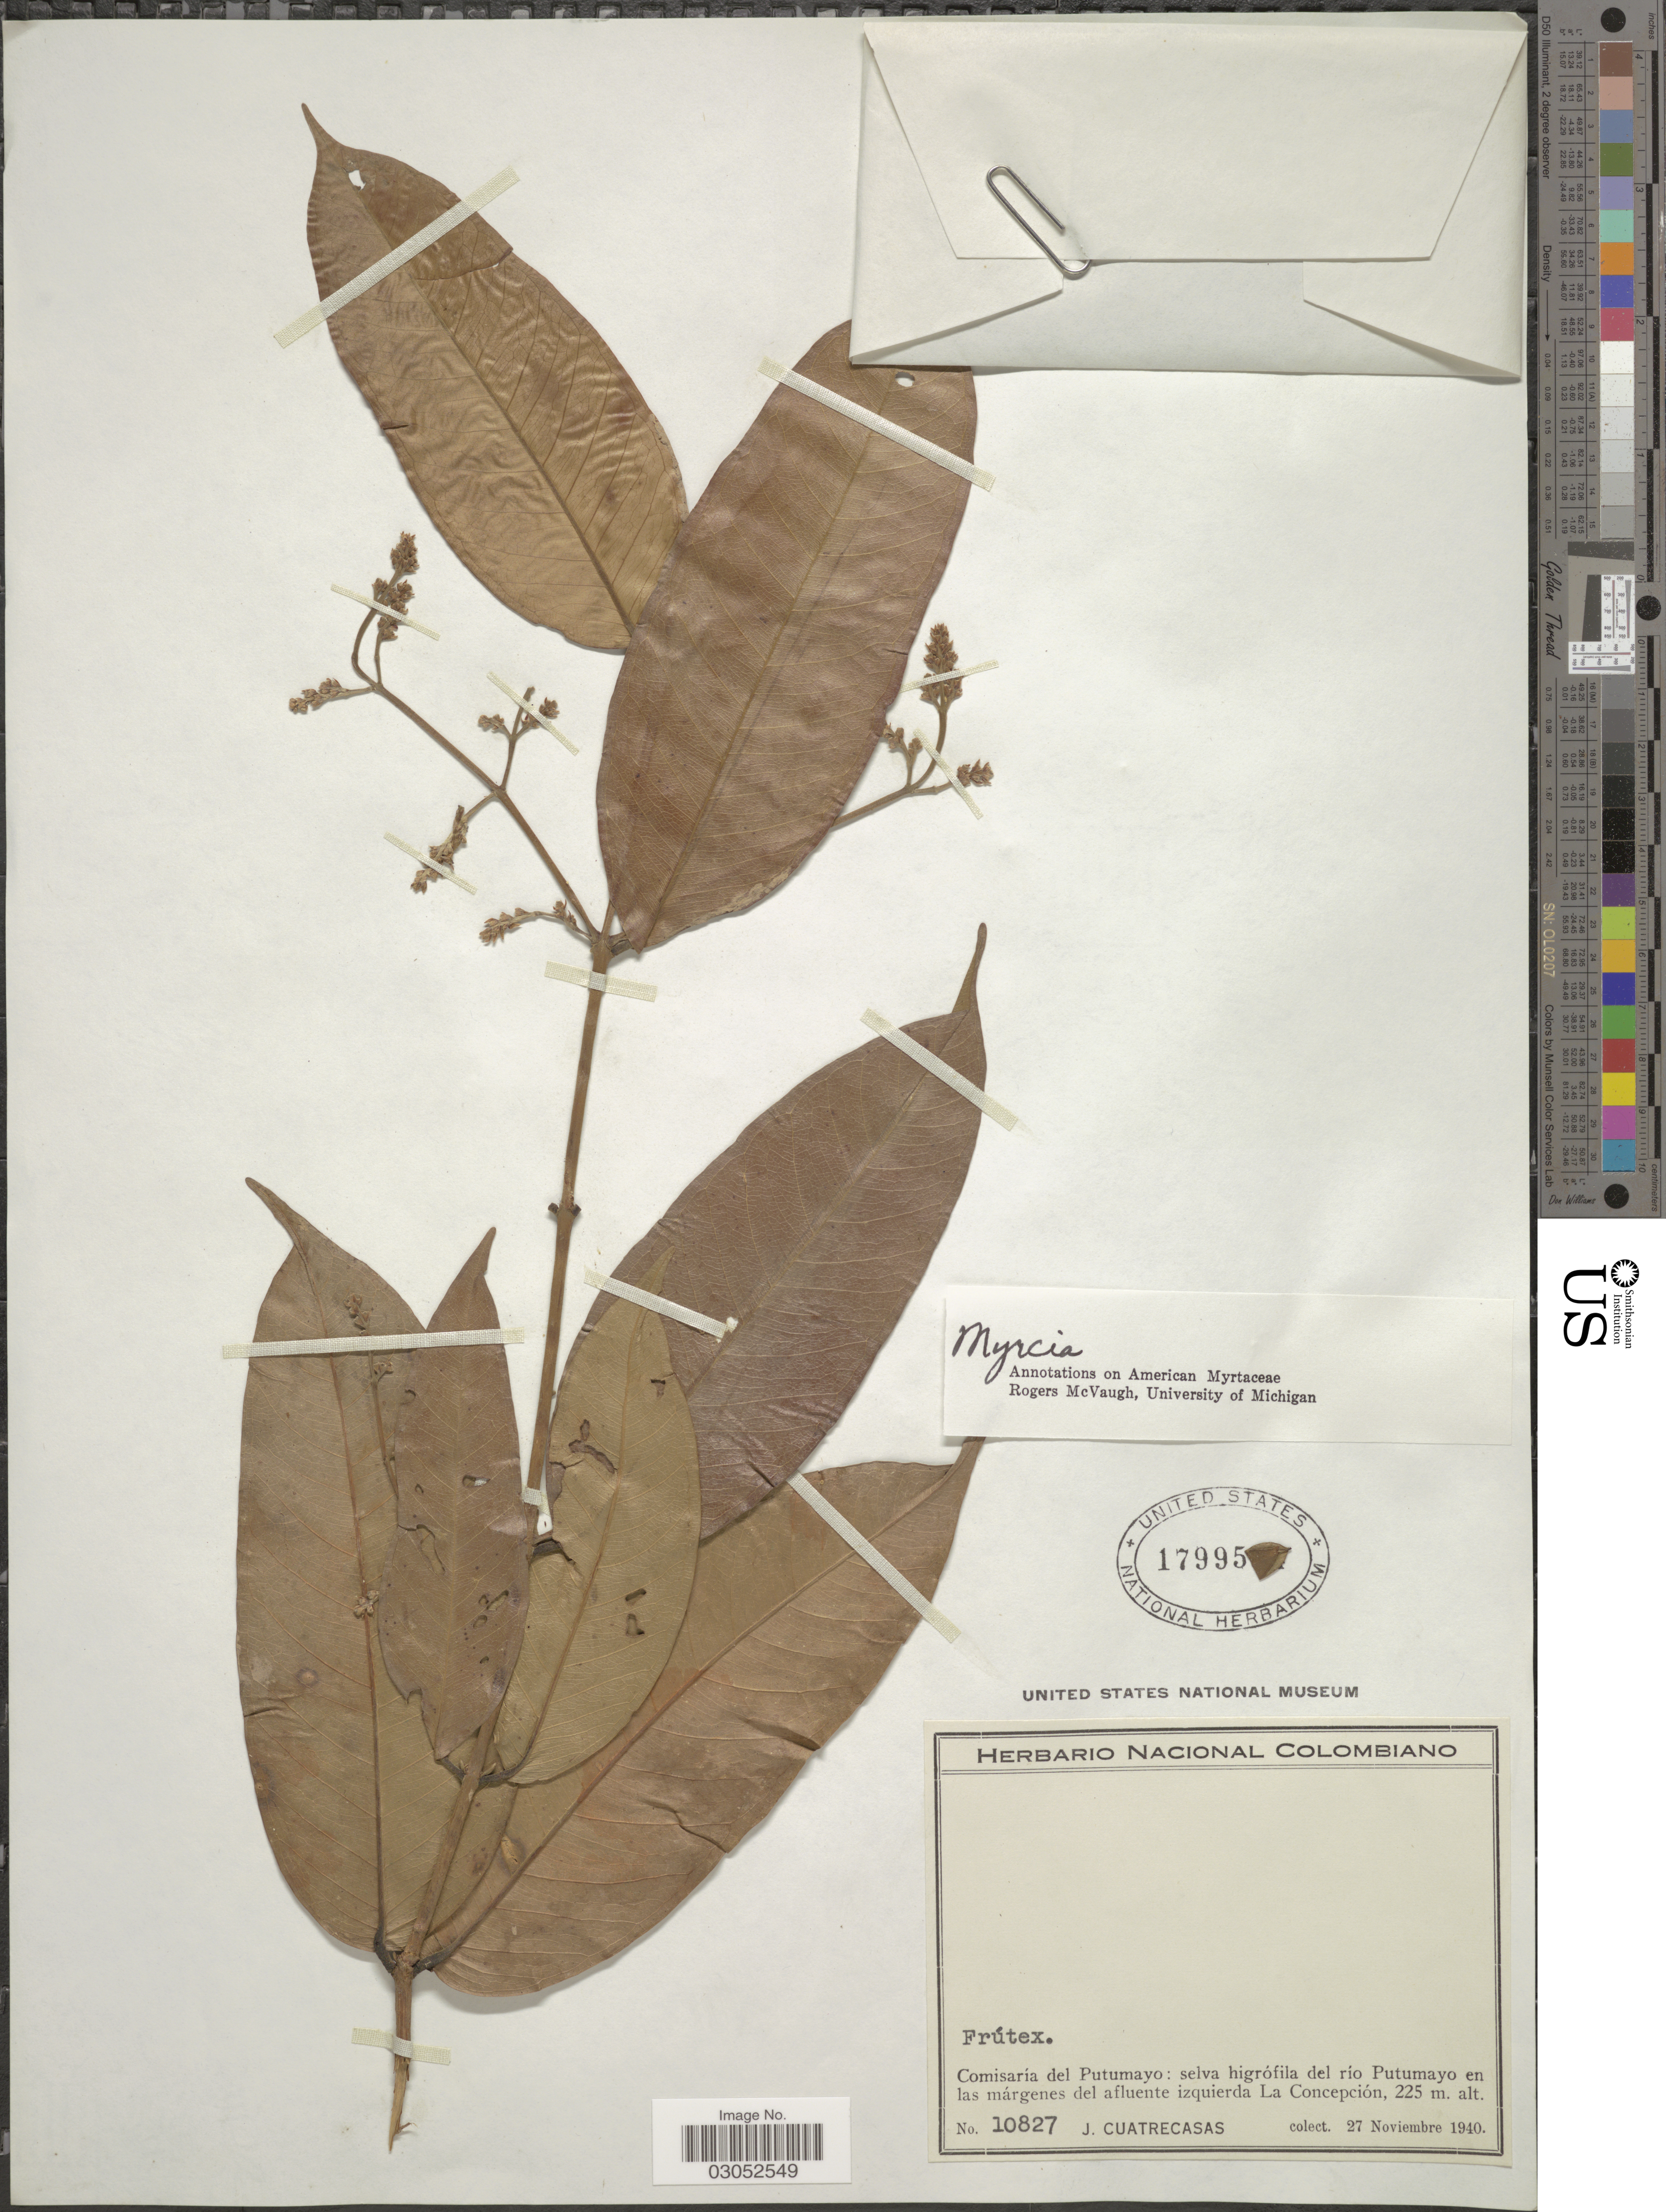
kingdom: Plantae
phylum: Tracheophyta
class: Magnoliopsida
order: Myrtales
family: Myrtaceae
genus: Myrcia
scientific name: Myrcia sp.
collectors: J. Cuatrecasas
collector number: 10827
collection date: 1940-11-27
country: Colombia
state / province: Putumayo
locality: Comisaría del Putumayo: selva higrófila del río Putumayo en las márgenes del afluente izquierda La Concepción.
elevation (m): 225